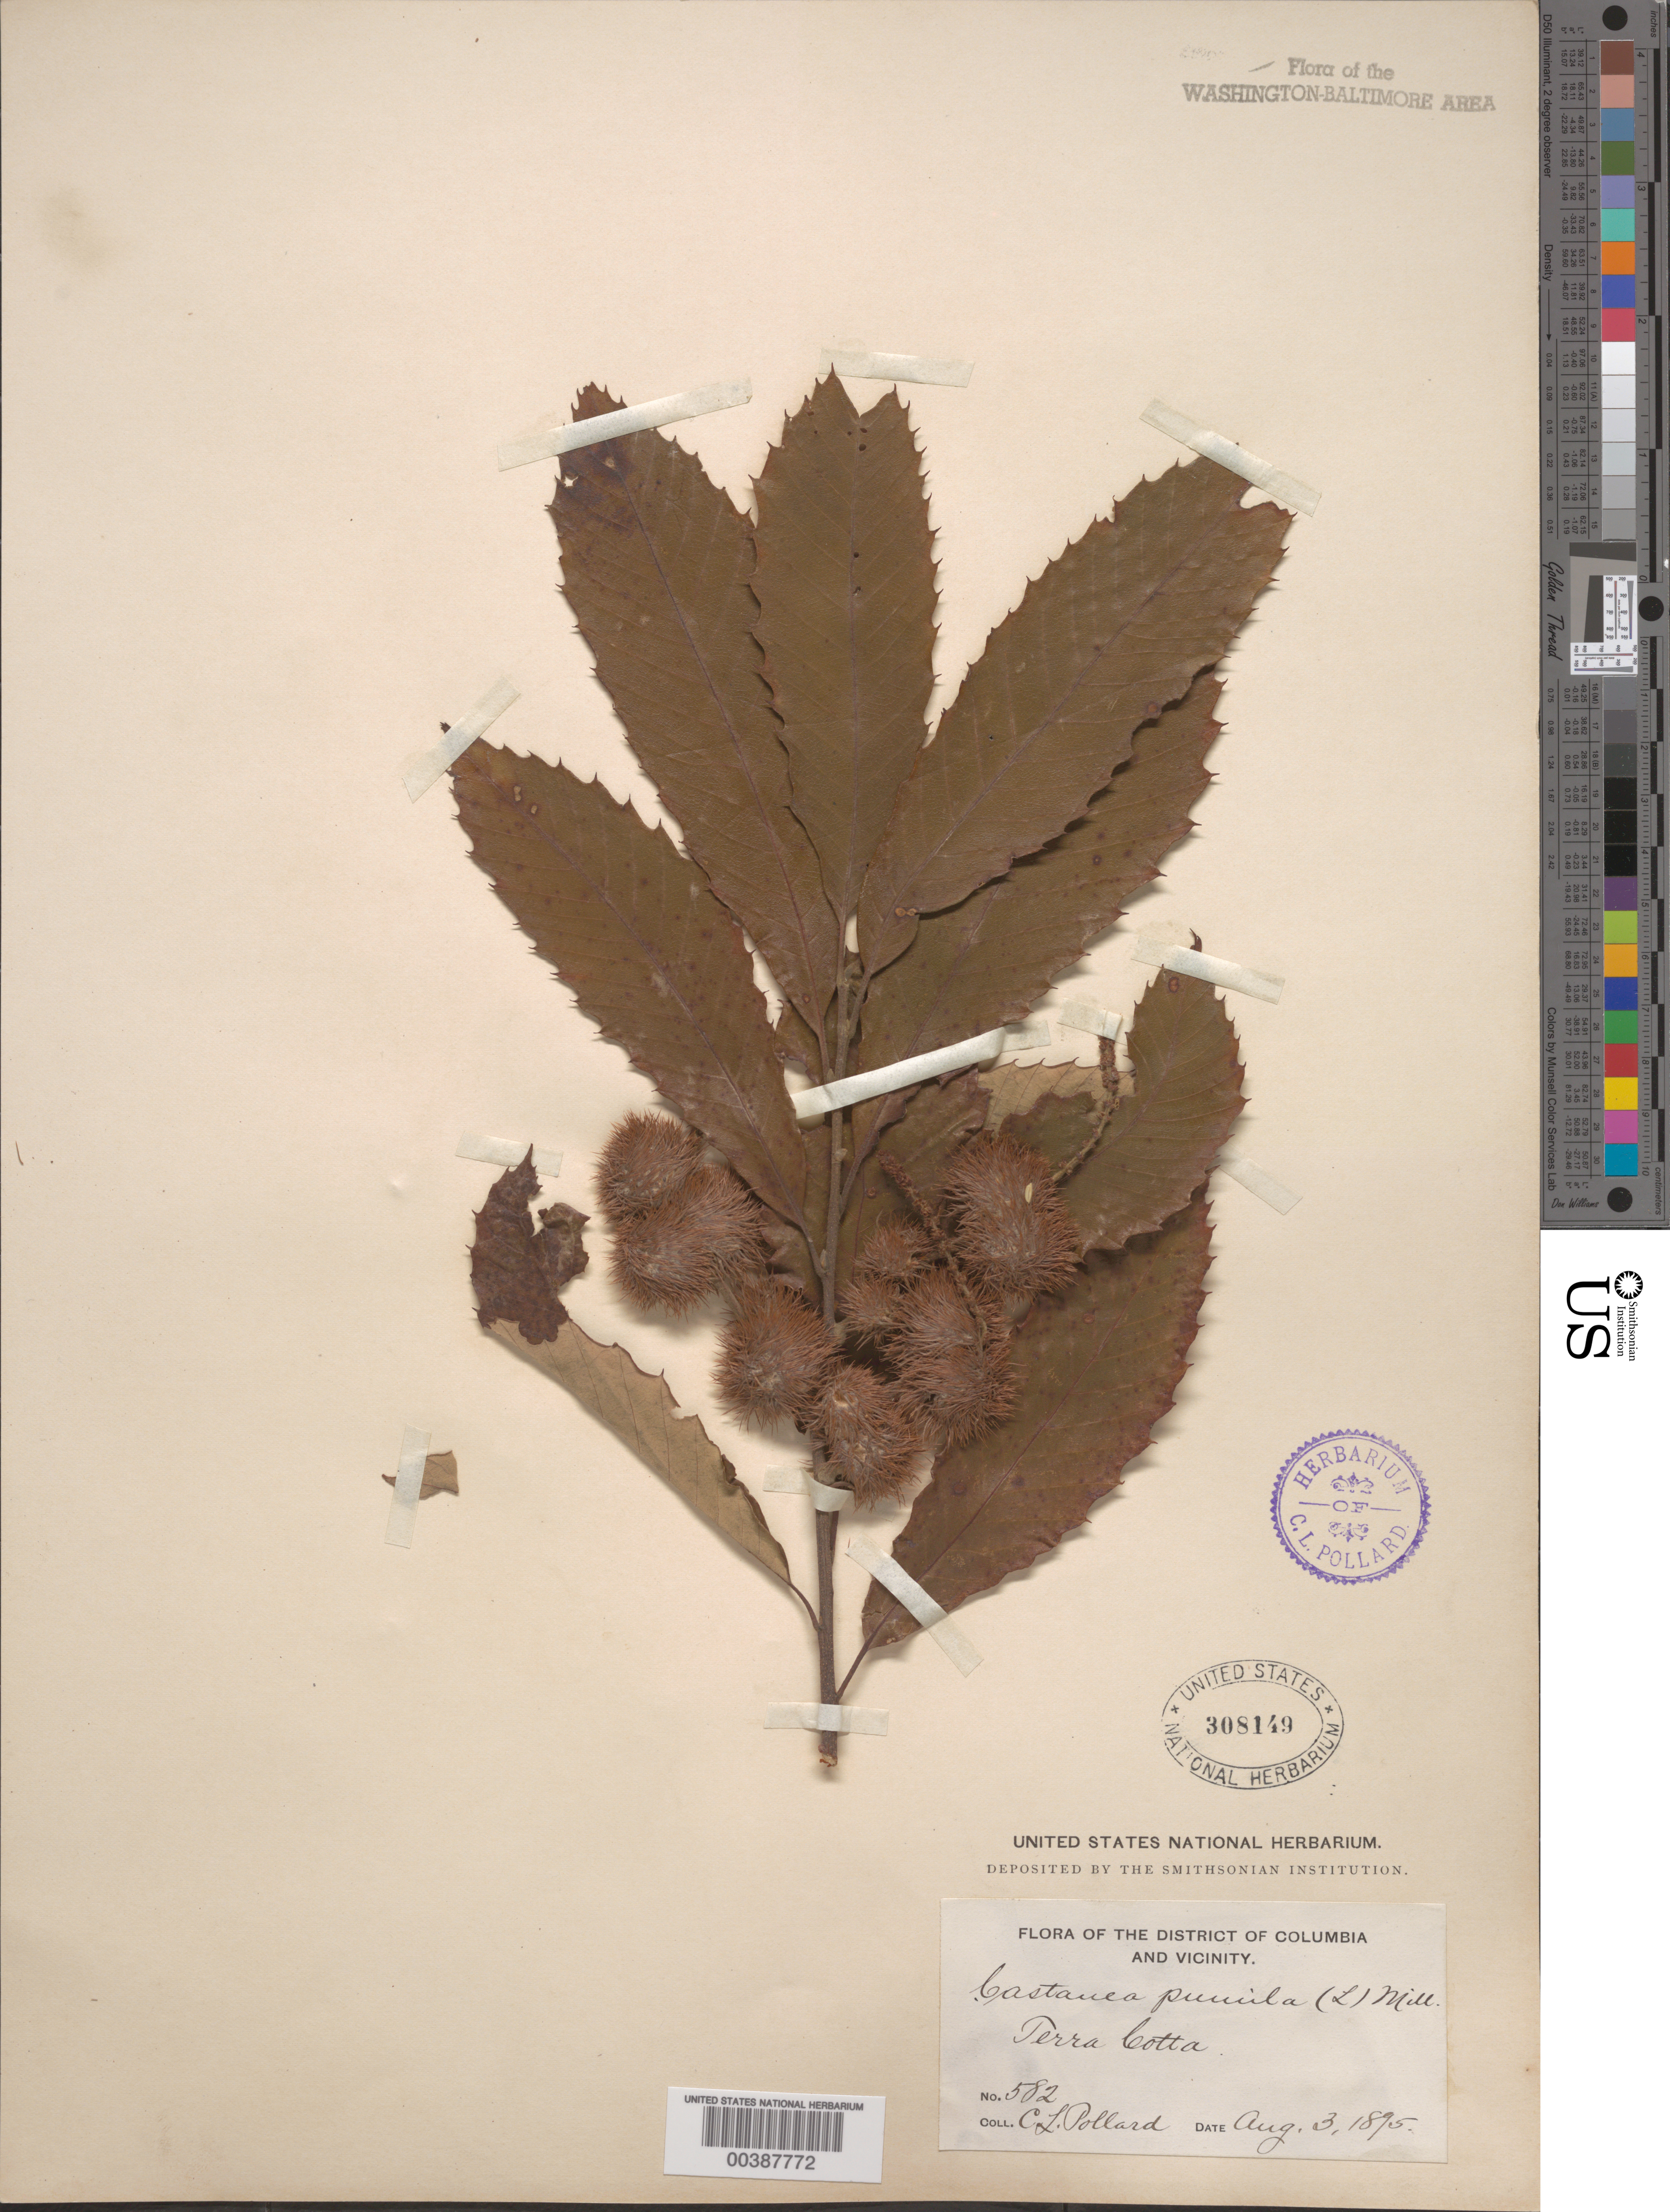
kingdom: Plantae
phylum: Tracheophyta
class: Magnoliopsida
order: Fagales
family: Fagaceae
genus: Castanea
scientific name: Castanea pumila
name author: (L.) Mill.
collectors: C. L. Pollard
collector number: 582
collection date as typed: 03 Aug 1895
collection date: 1895-08-03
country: United States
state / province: District of Columbia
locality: Terra Cotta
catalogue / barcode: US 308149